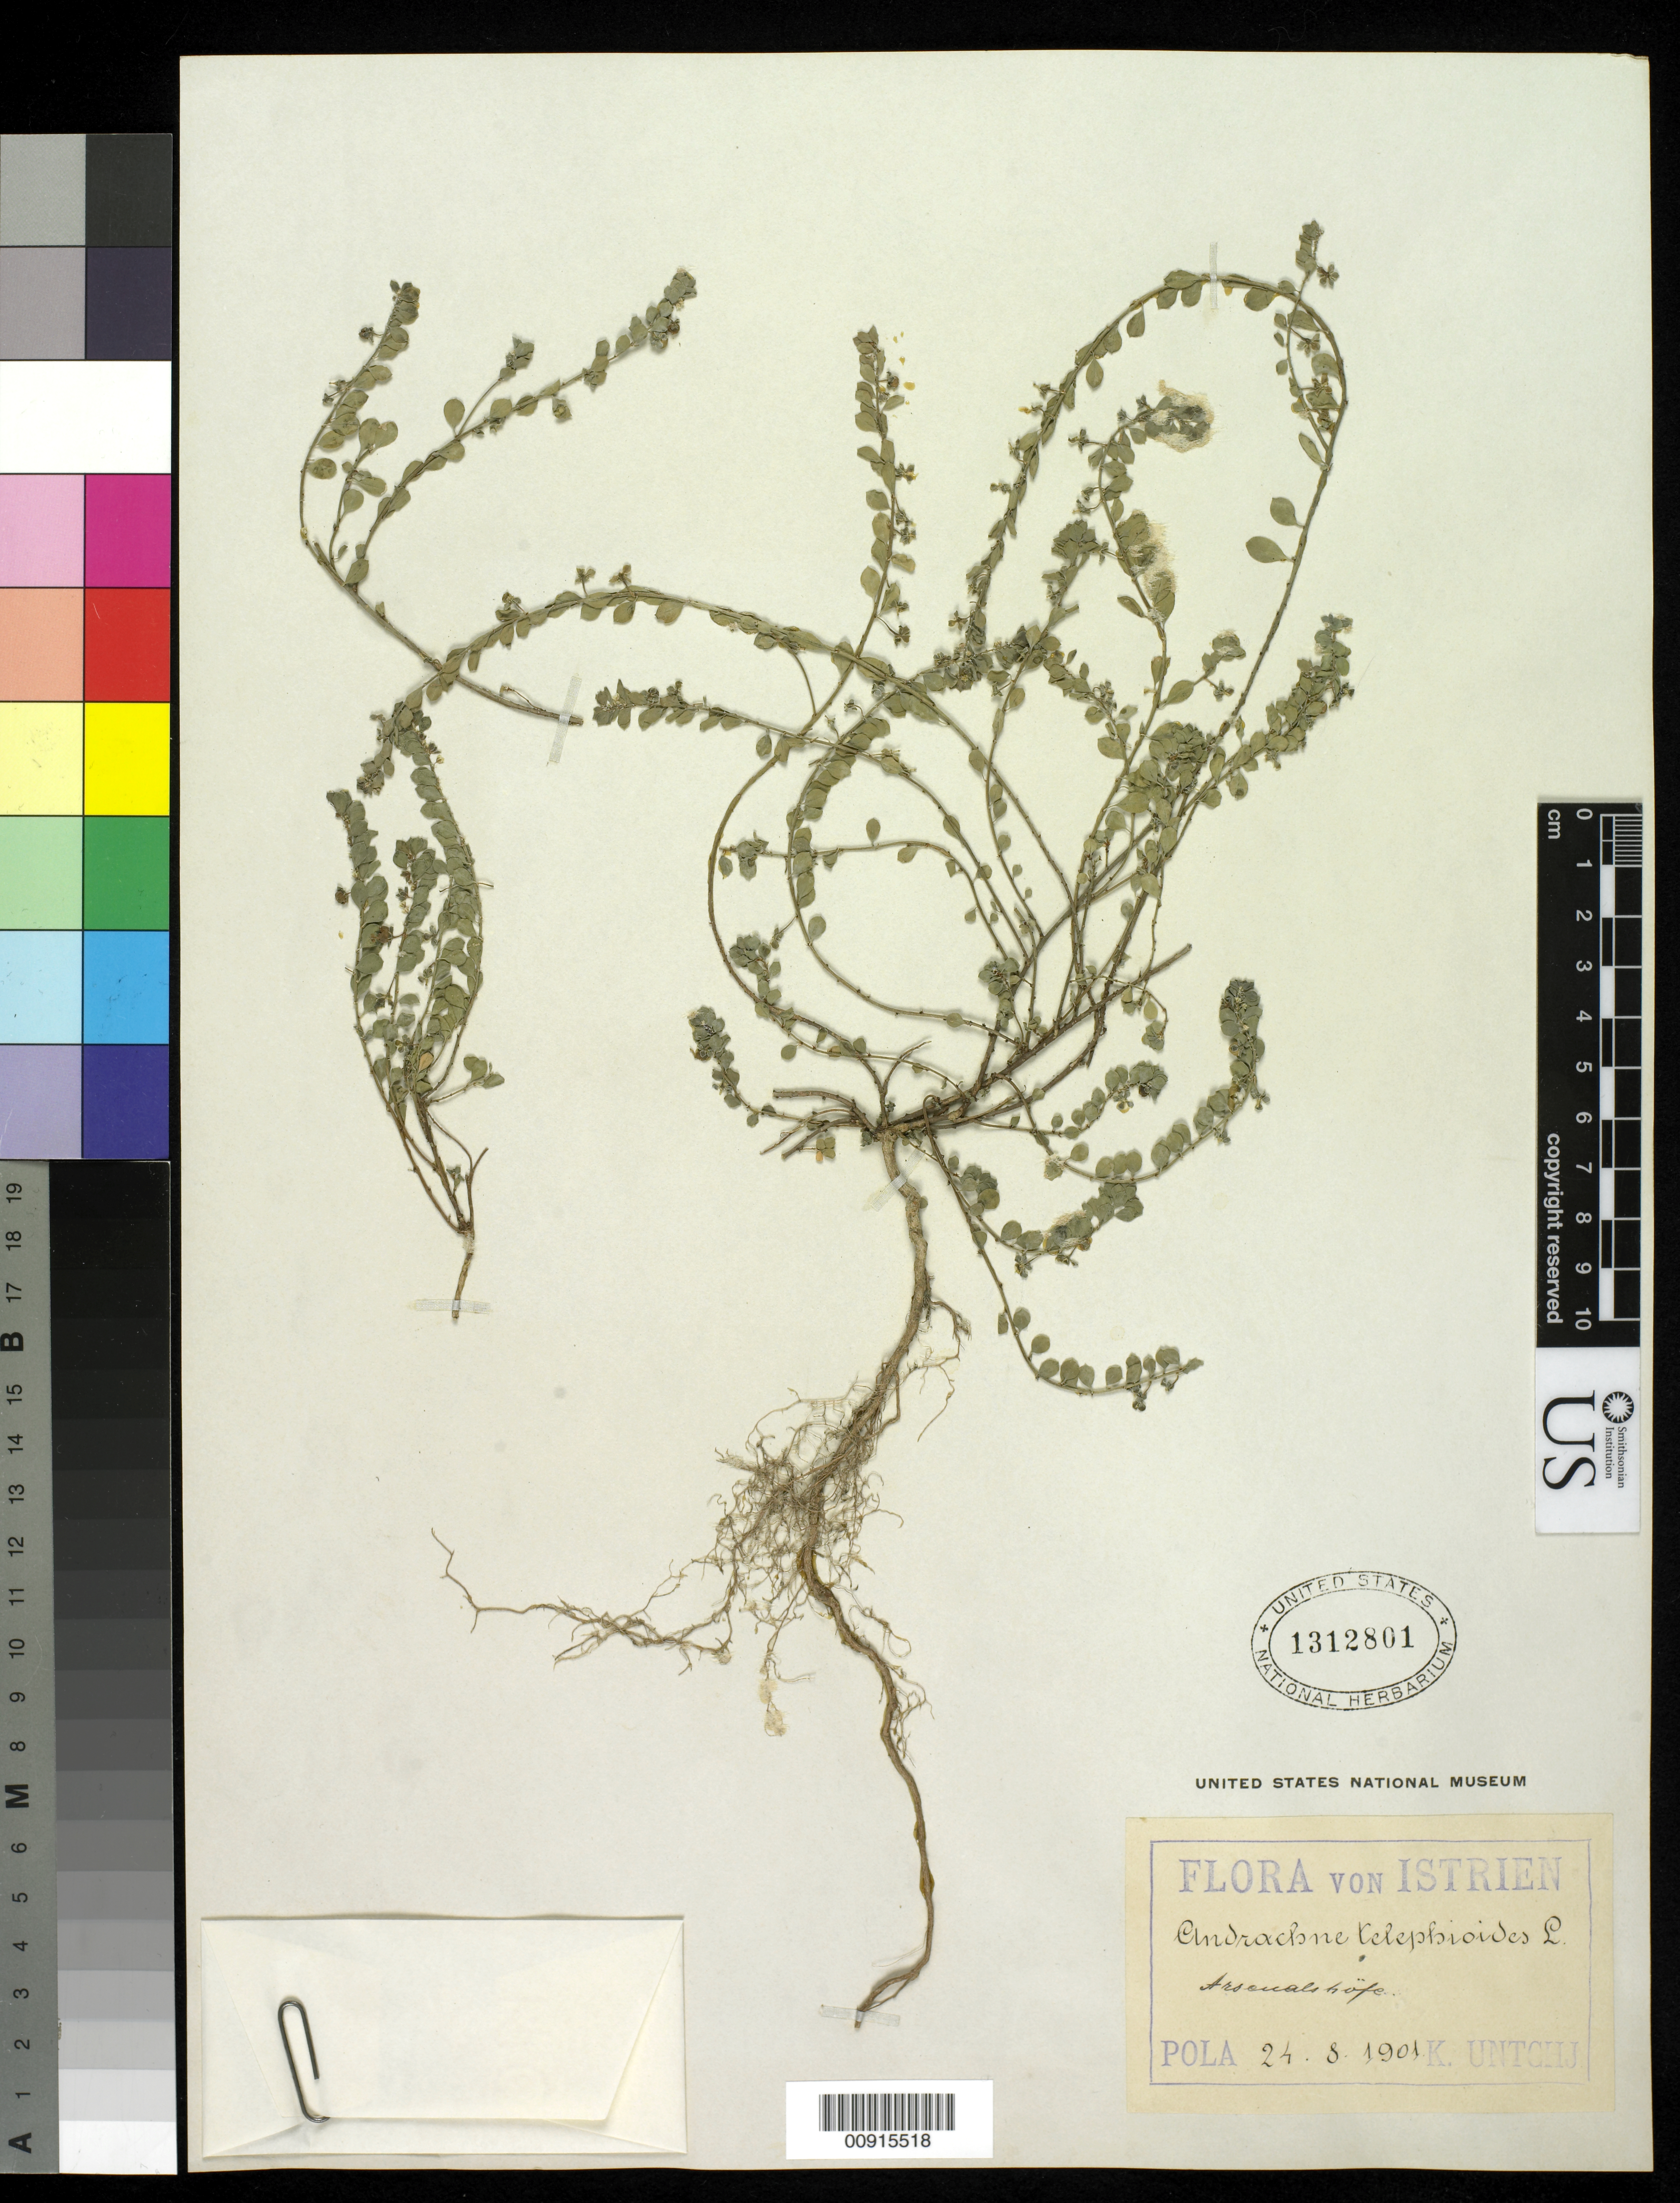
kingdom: Plantae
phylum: Tracheophyta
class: Magnoliopsida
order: Malpighiales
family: Phyllanthaceae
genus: Andrachne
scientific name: Andrachne telephioides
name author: L.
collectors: K. Untchj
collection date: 1901-08-24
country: Croatia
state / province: Istria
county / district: p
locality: Pola, Arosualshofe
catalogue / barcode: US 1312801